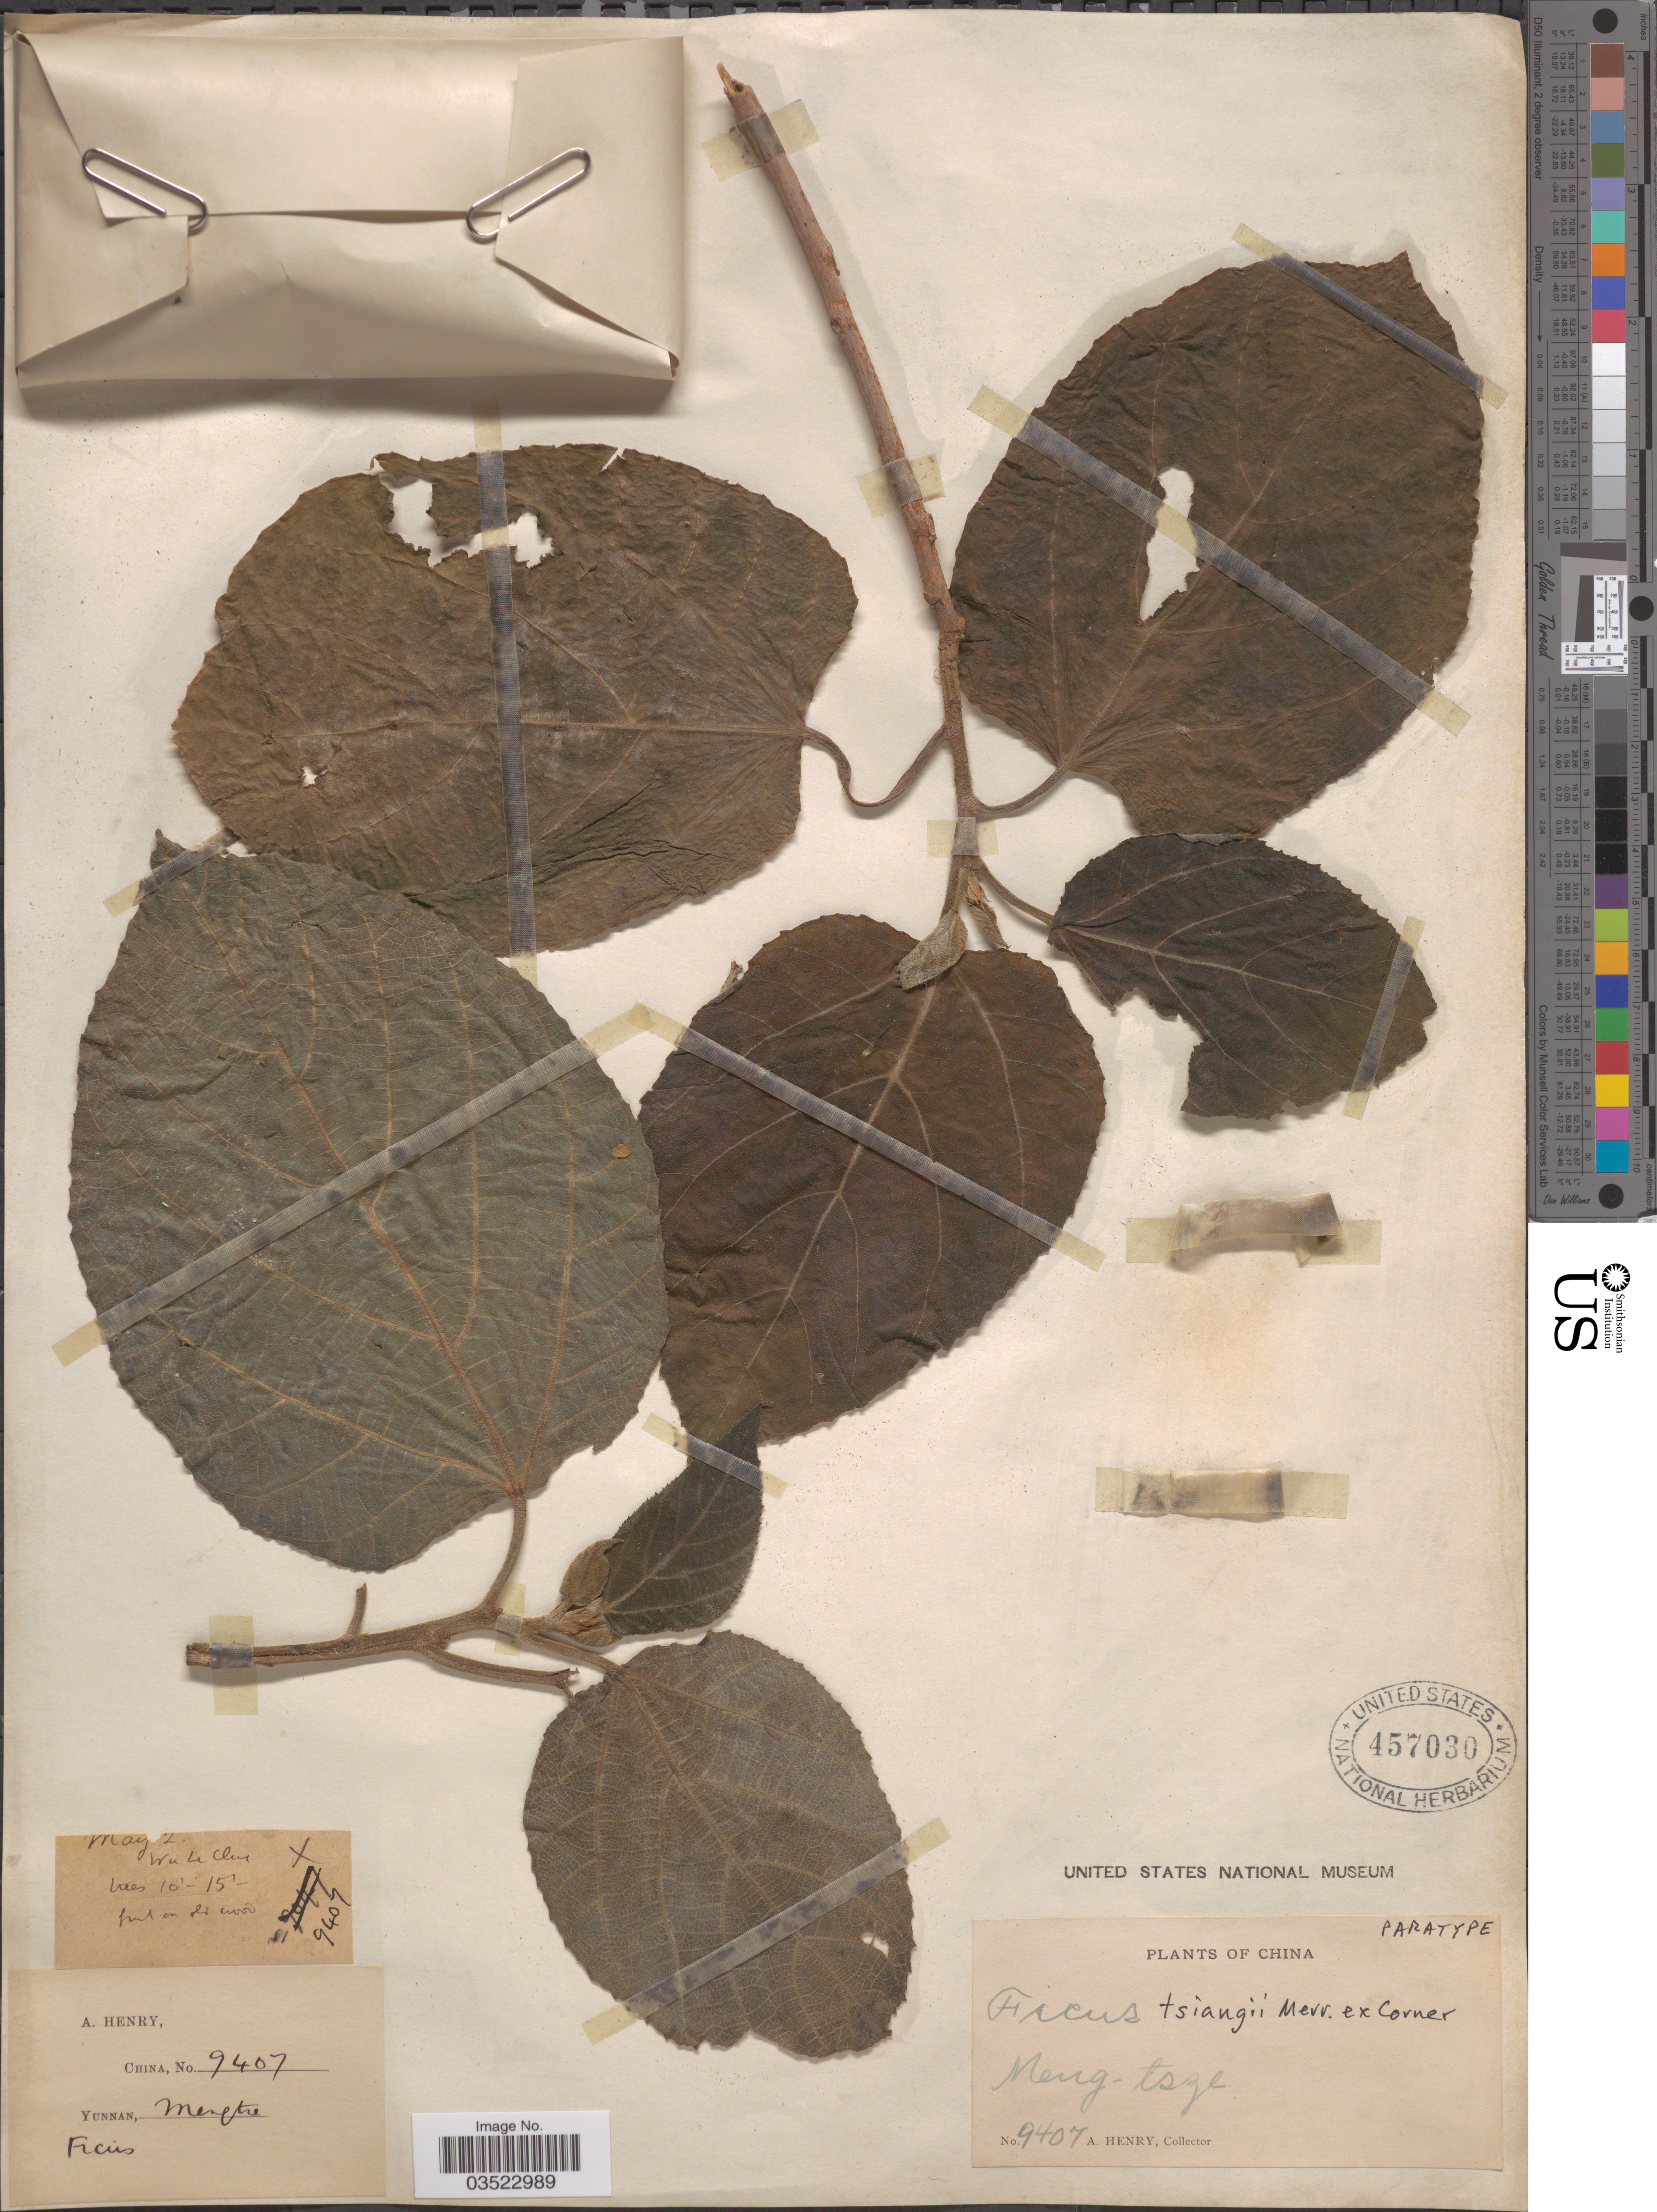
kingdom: Plantae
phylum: Tracheophyta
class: Magnoliopsida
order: Rosales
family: Moraceae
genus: Ficus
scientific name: Ficus tsiangii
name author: Merr. ex Corner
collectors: A. Henry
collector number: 9407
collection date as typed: Transcribed d/m/y: /5/2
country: China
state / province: Yunnan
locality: Meng-tsze.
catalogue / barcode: US 457030